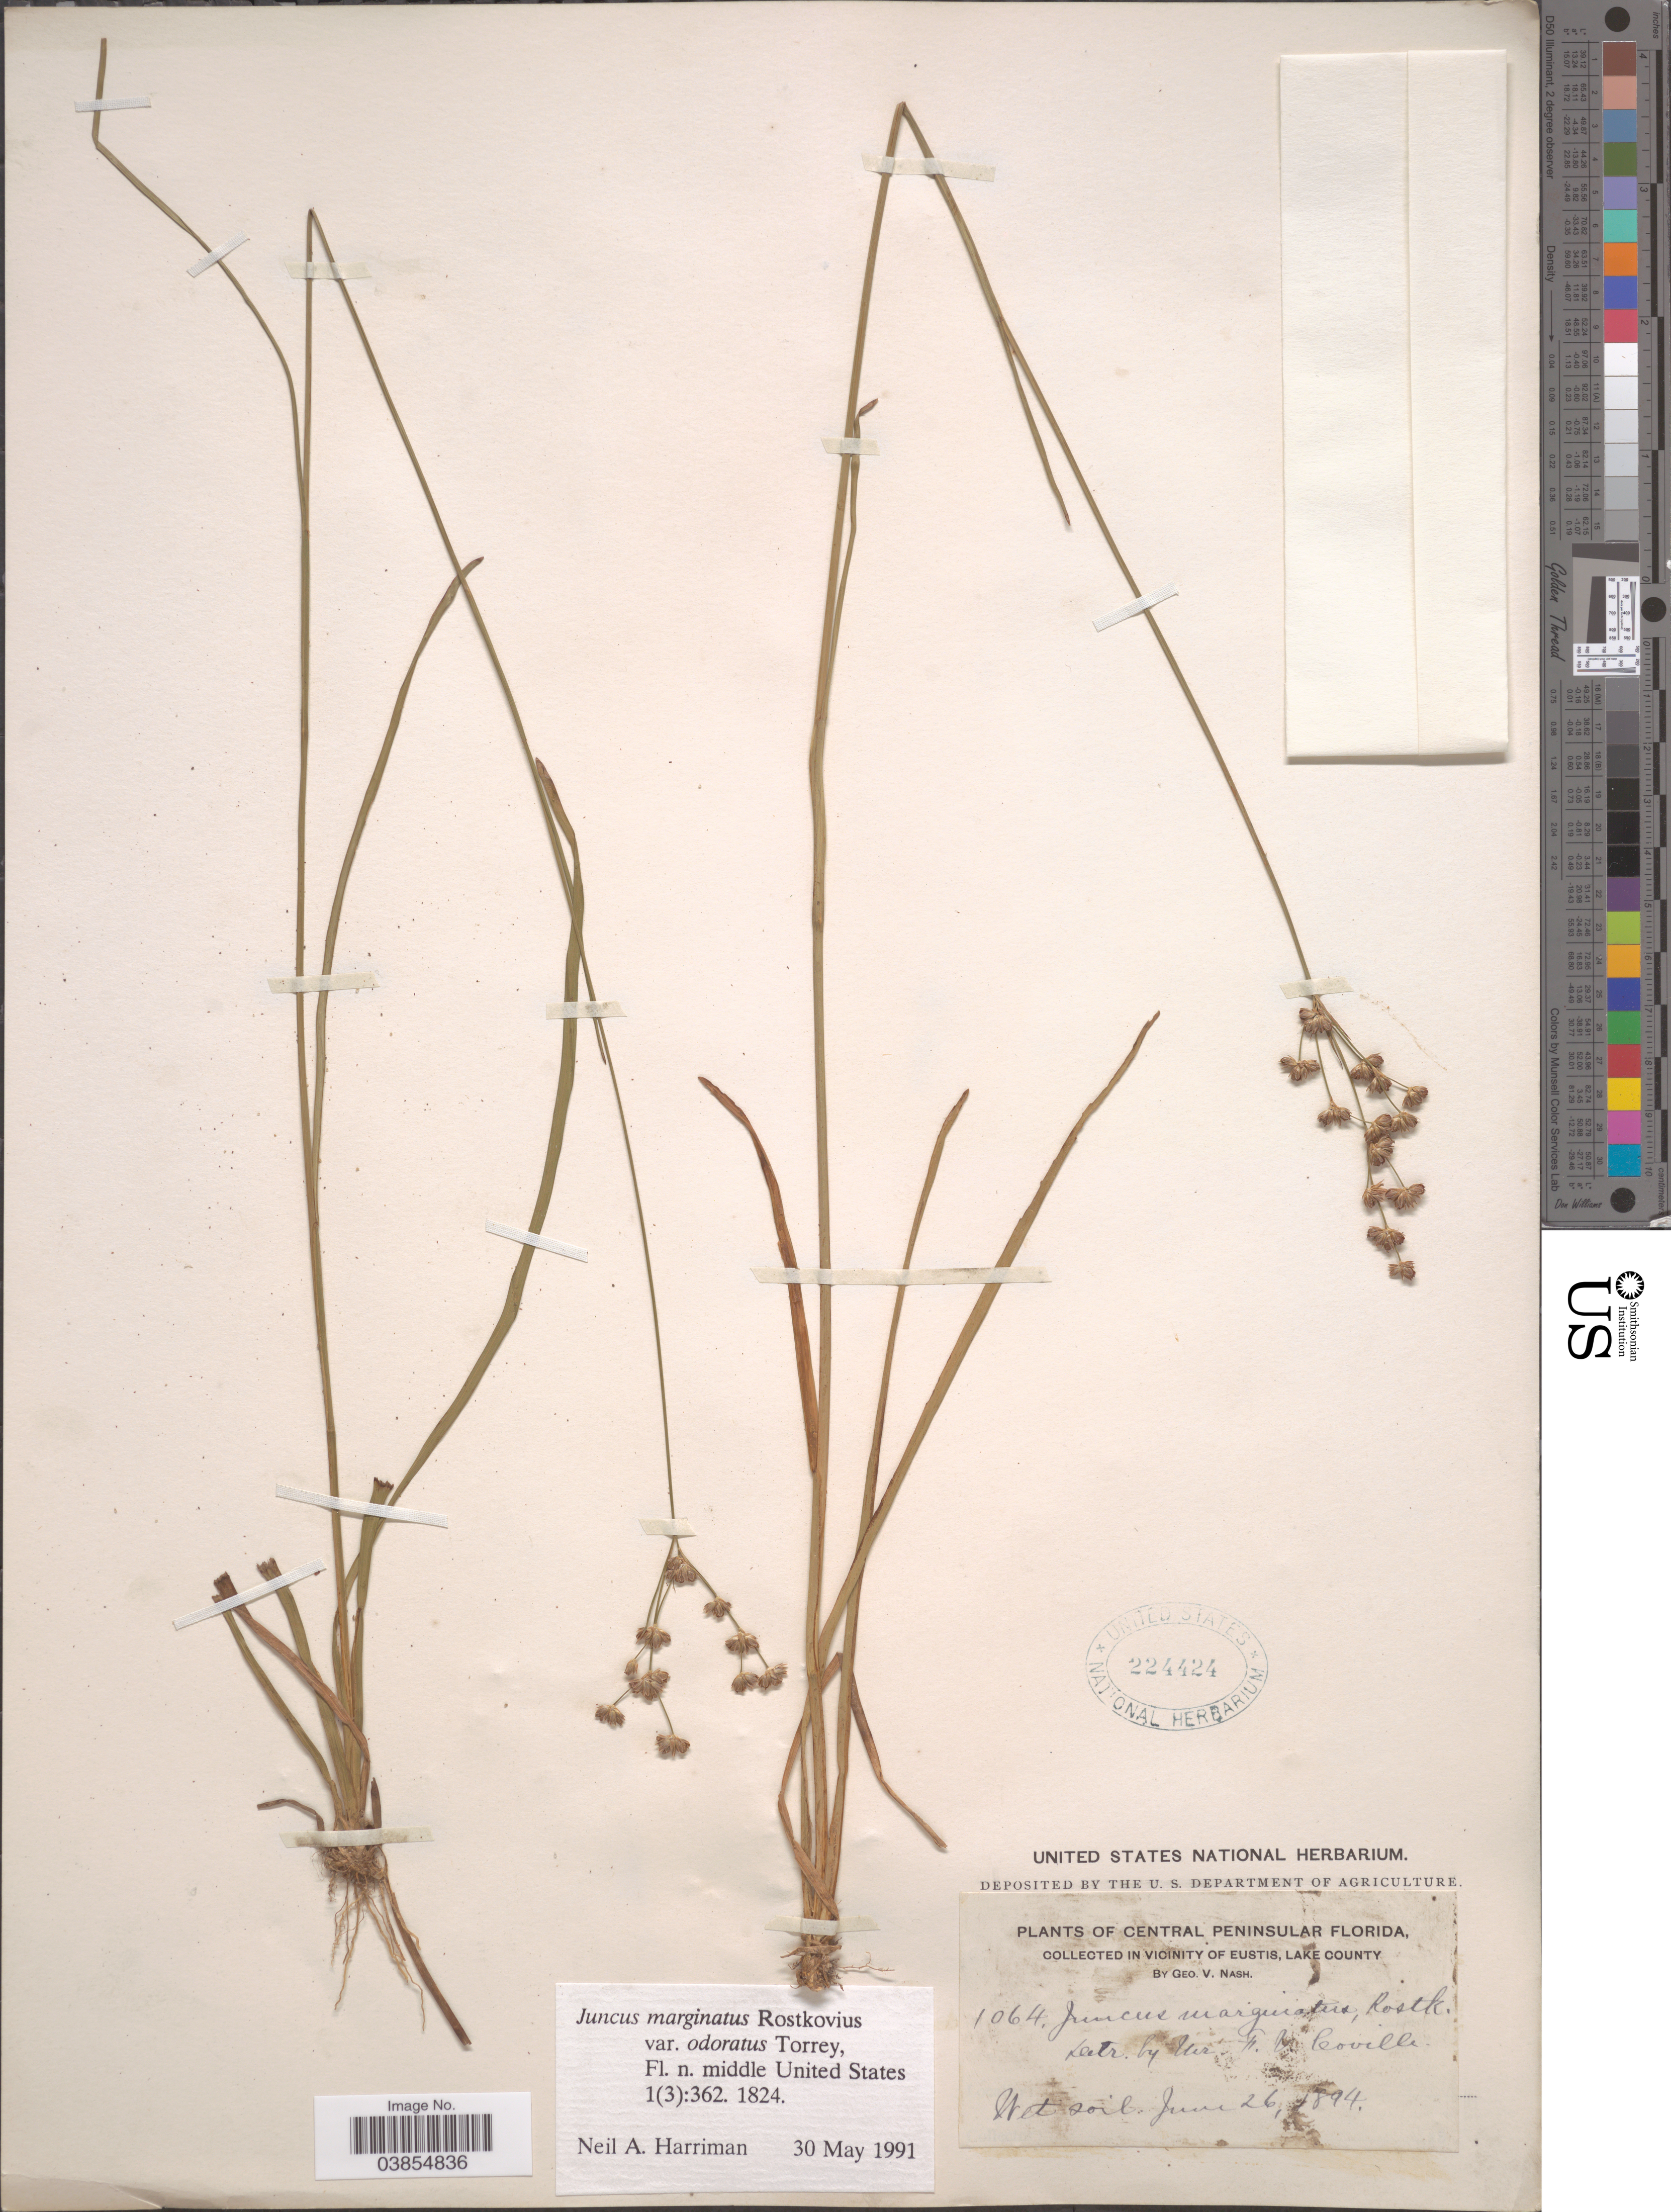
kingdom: Plantae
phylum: Tracheophyta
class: Liliopsida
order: Poales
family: Juncaceae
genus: Juncus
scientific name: Juncus marginatus var. odoratus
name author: Torr.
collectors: G. V. Nash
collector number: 1064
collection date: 1894-06-26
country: United States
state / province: Florida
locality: Central Peninsular Florida. In vicinity of Eustis, Lake County.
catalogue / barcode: US 224424